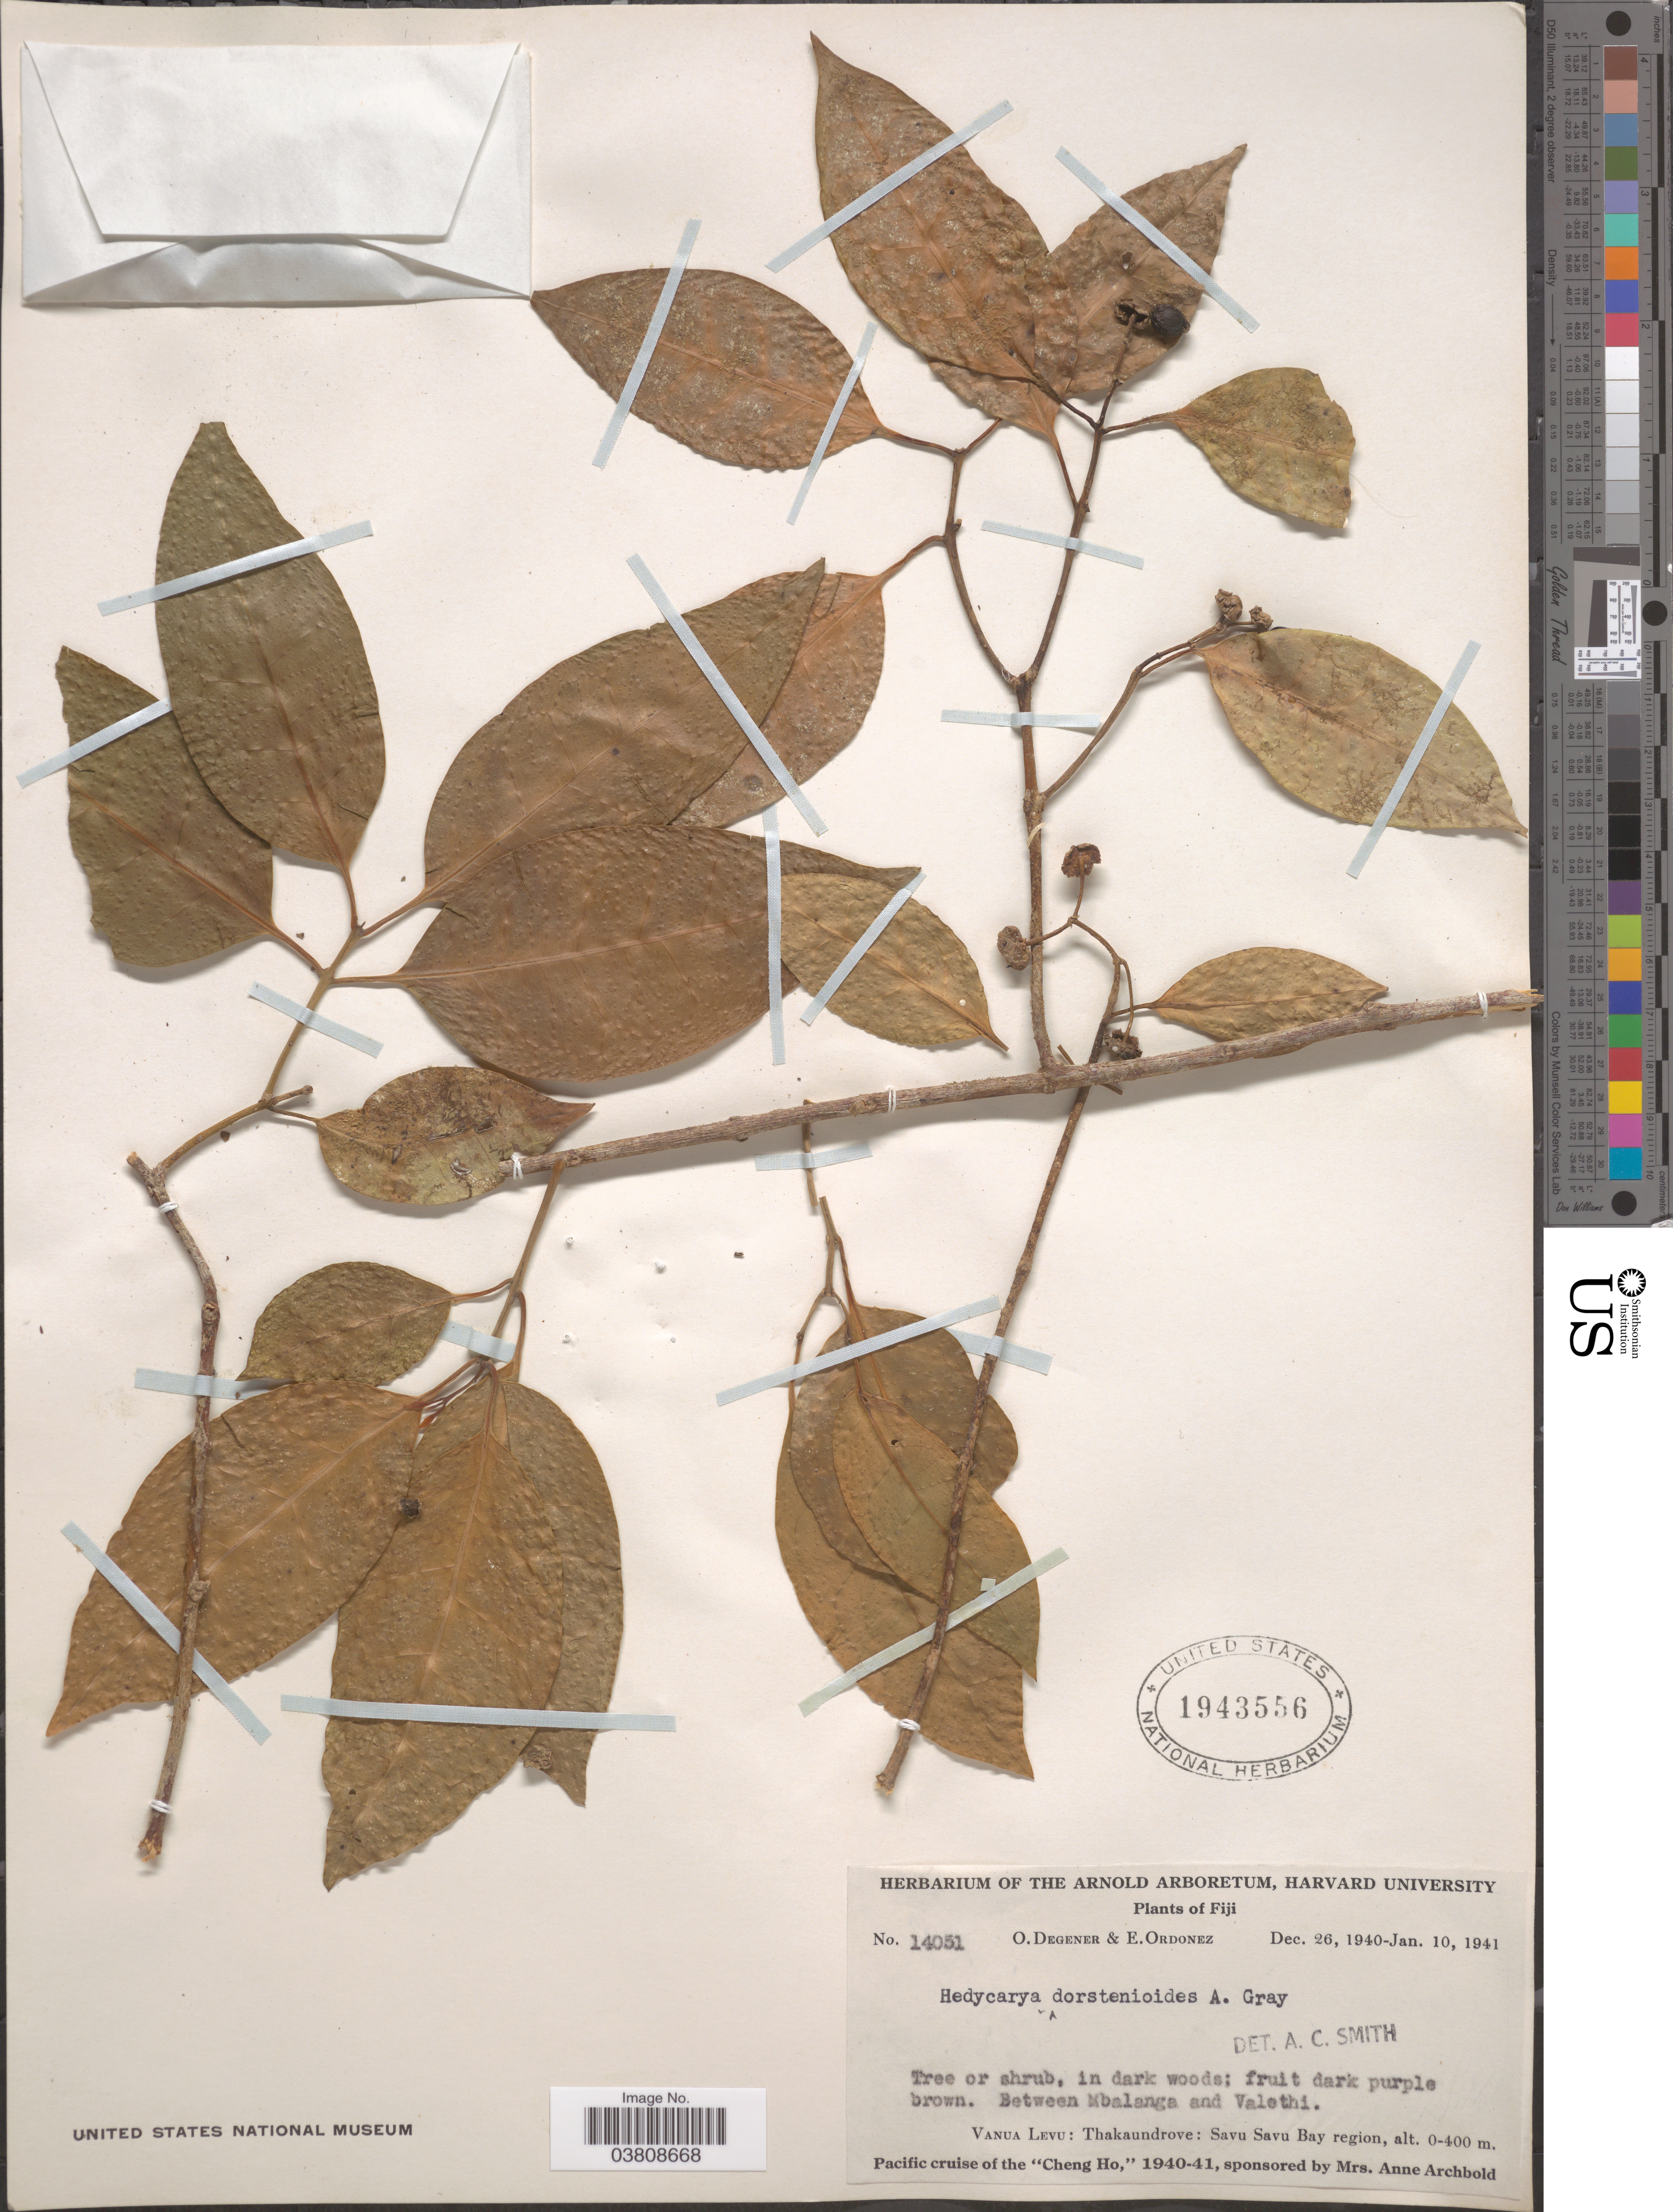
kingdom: Plantae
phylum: Tracheophyta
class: Magnoliopsida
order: Laurales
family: Monimiaceae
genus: Hedycarya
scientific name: Hedycarya dorstenioides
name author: A. Gray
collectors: O. Degener & E. Ordonez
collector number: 14031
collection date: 1940-12-26/1941-01-10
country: Fiji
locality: Between Mbalanga and Valethi. Vanua Levu: Thakaundrove: Savu Savu Bay region.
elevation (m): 0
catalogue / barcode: US 1943556